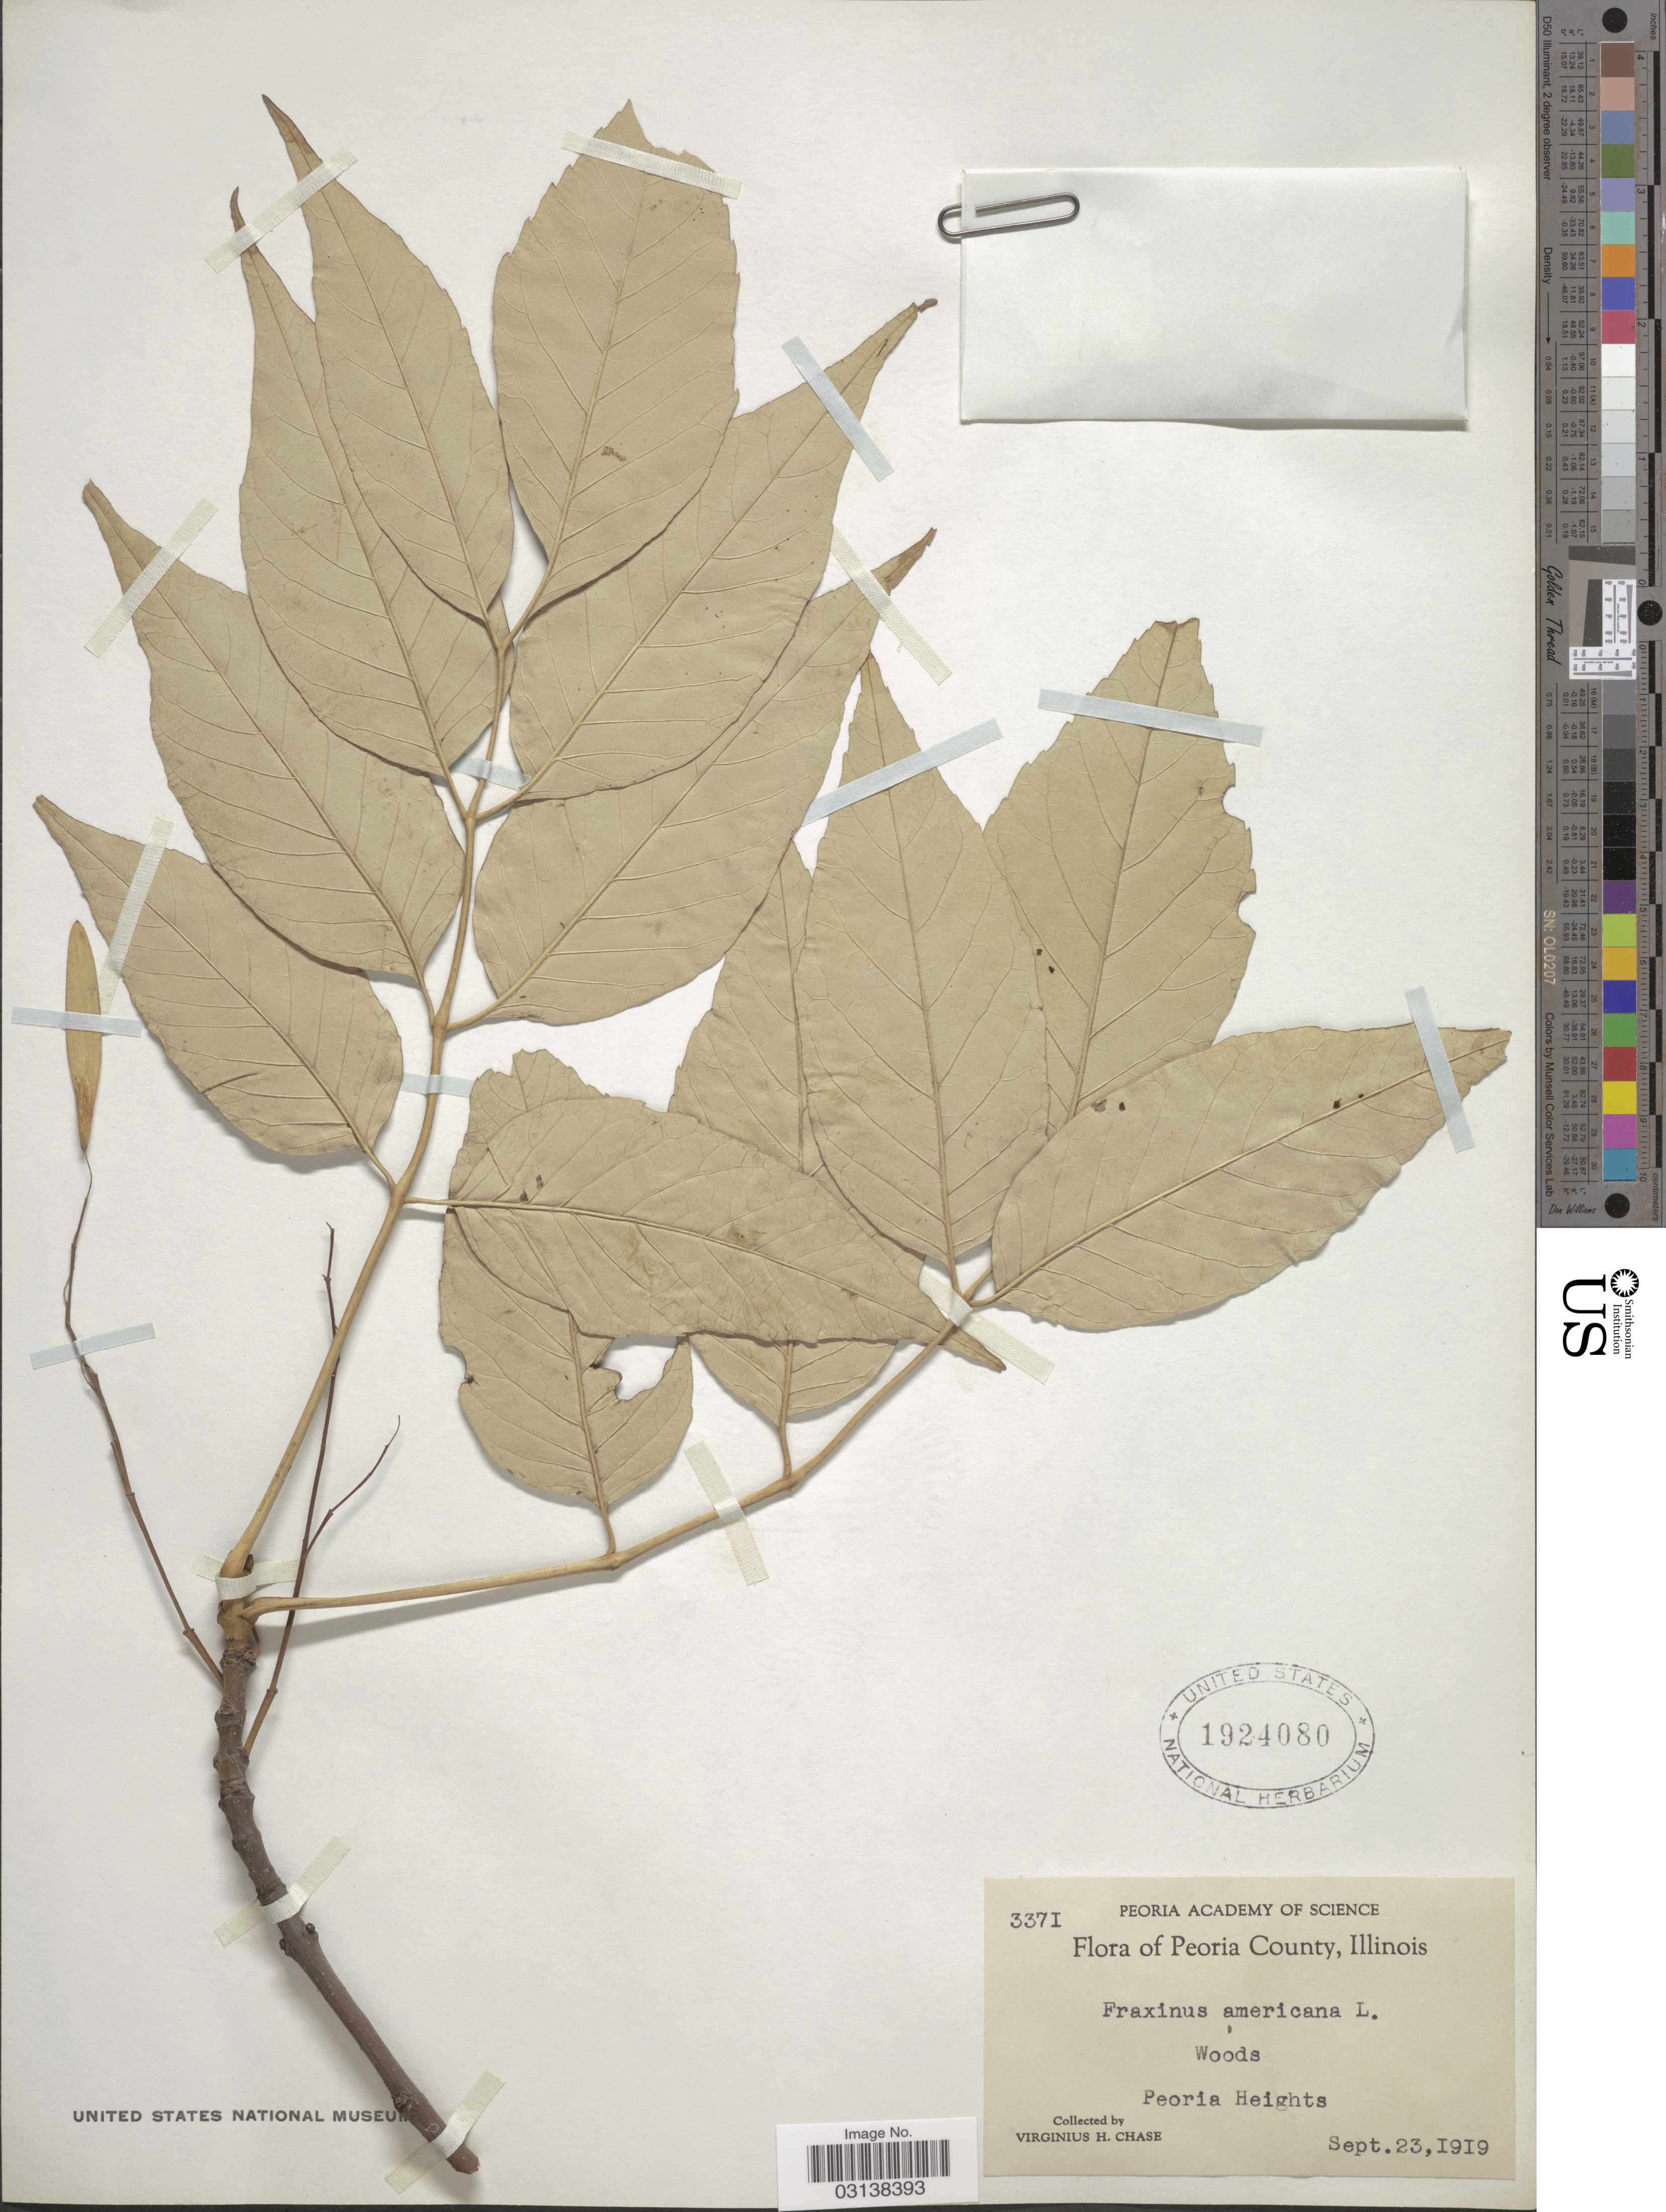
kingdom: Plantae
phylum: Tracheophyta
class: Magnoliopsida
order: Lamiales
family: Oleaceae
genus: Fraxinus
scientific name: Fraxinus americana var. biltmoreana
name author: (Beadle) J.W. Wright ex Fernald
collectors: V. H. Chase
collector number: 3371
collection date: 1919-09-23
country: United States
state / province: Illinois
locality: Peoria County, Peoria Heights.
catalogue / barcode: US 1924080